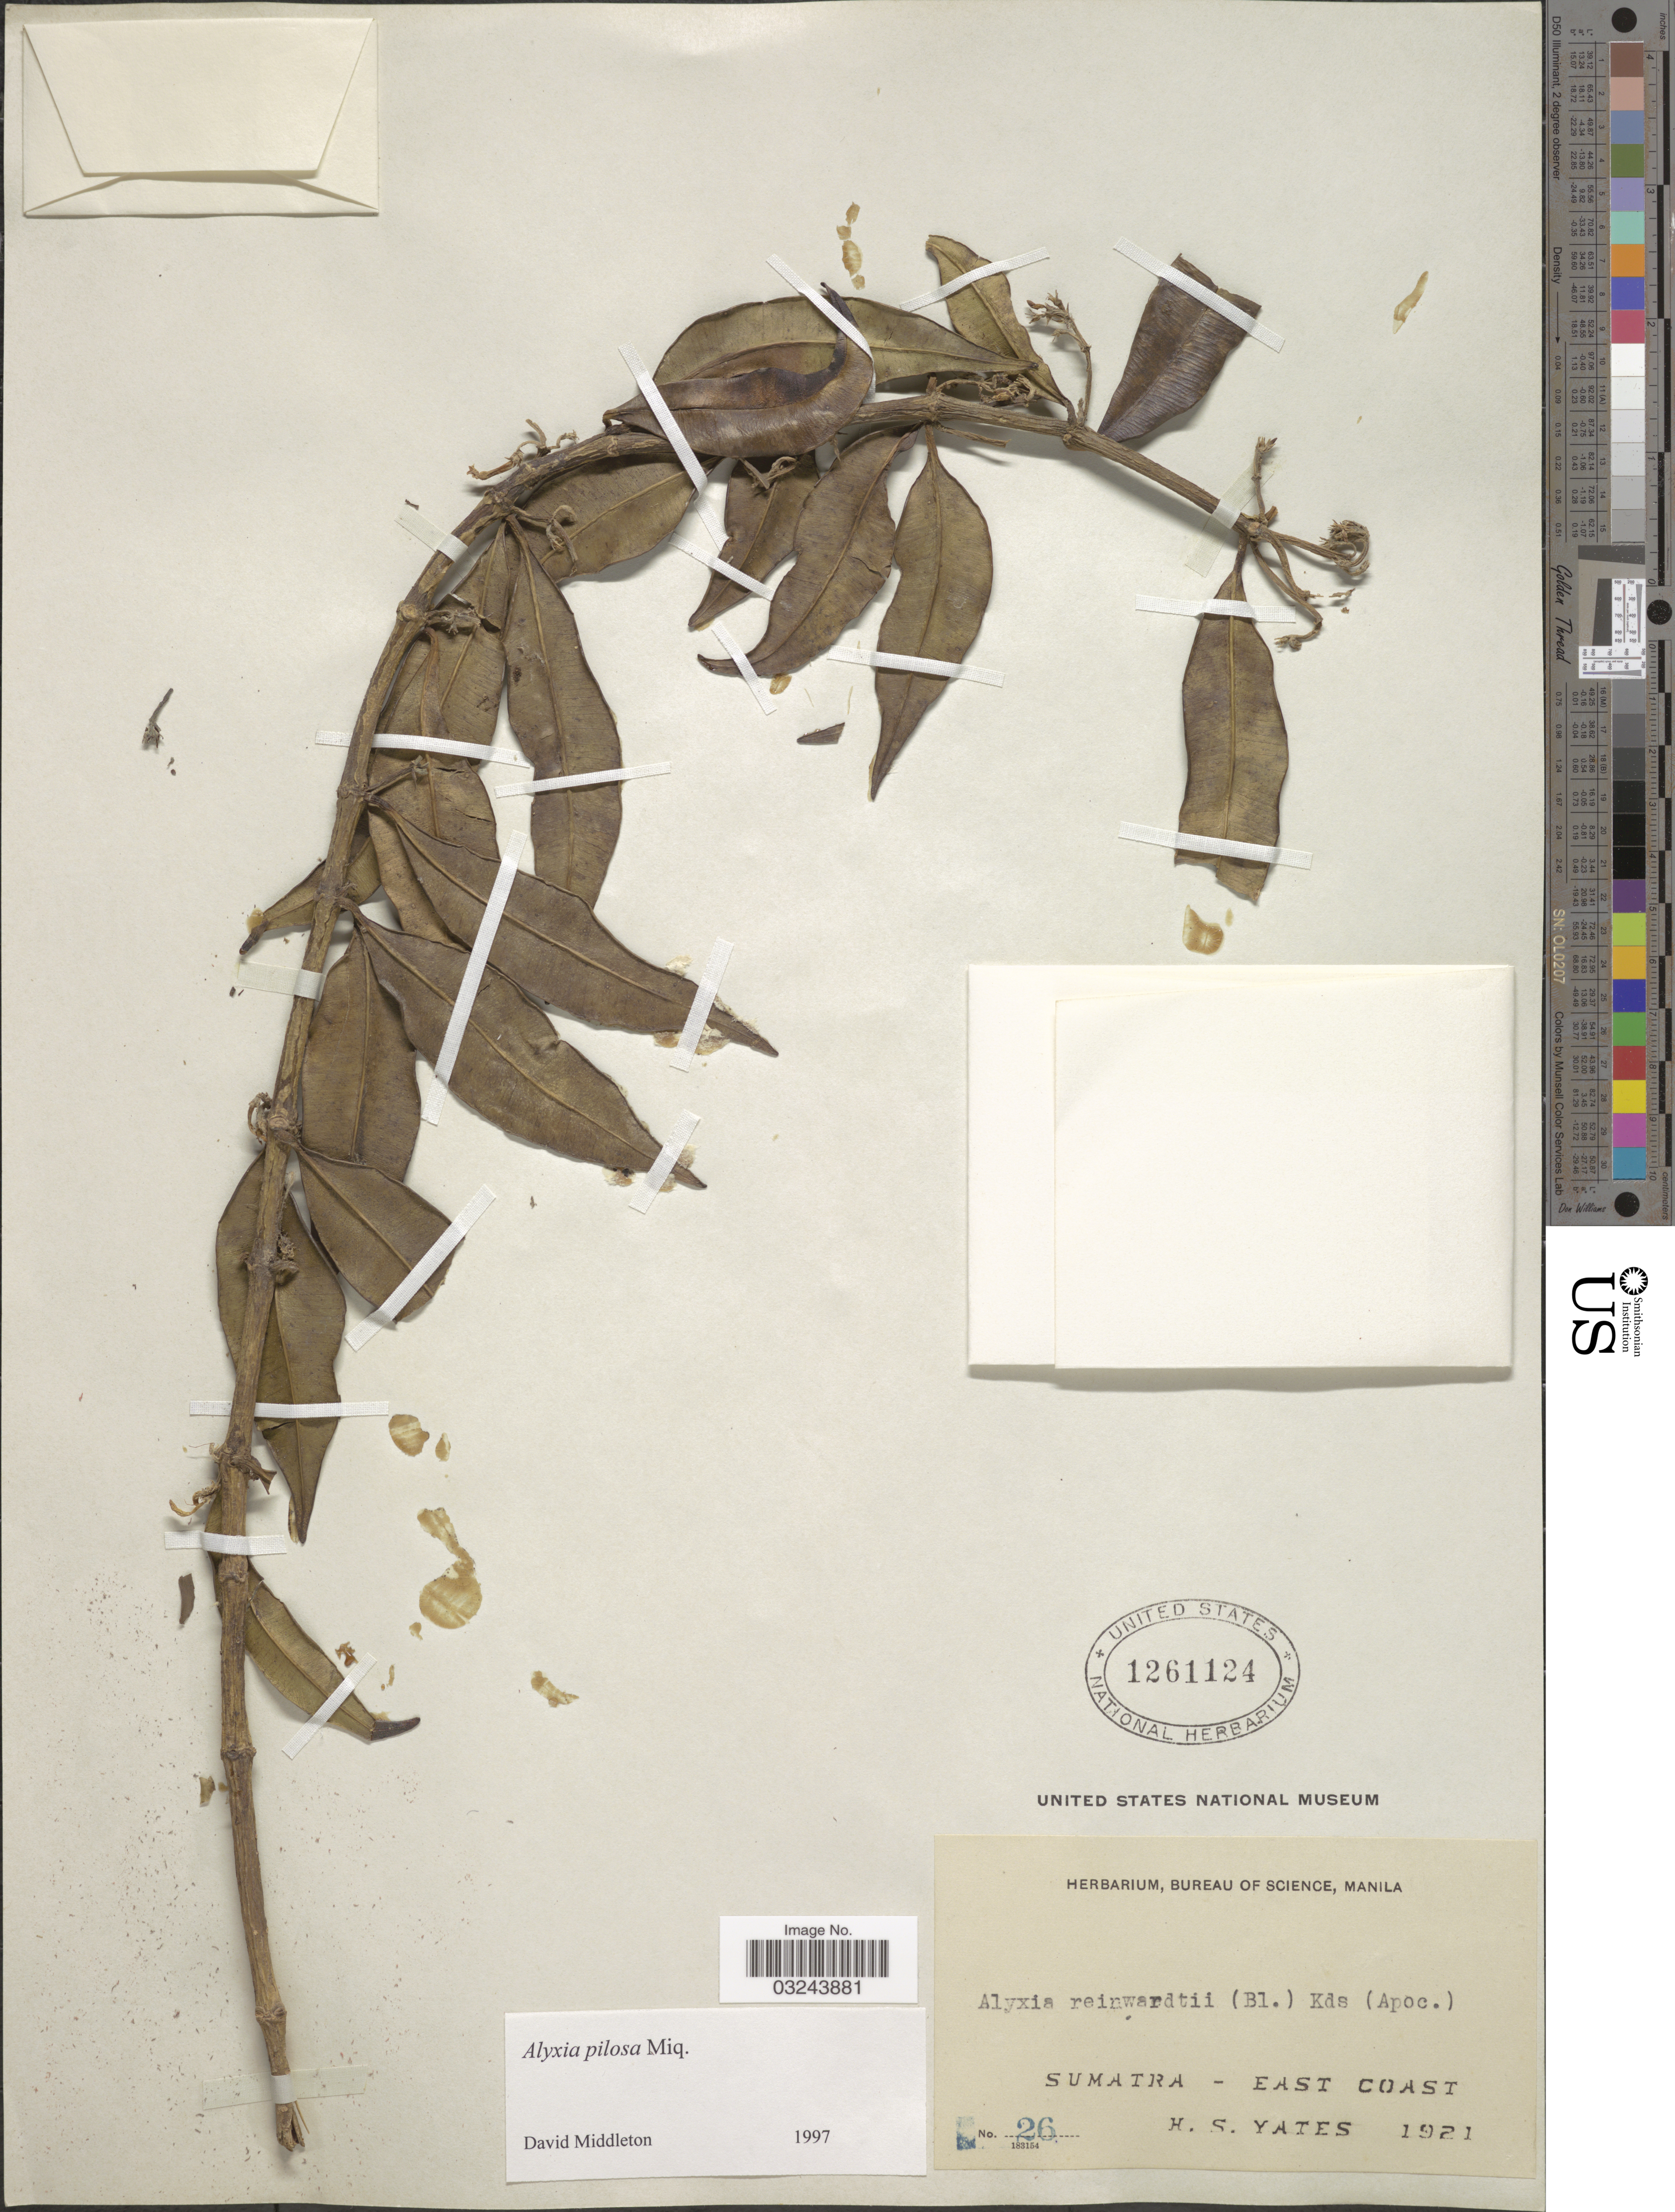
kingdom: Plantae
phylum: Tracheophyta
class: Magnoliopsida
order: Gentianales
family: Apocynaceae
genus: Alyxia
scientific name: Alyxia pilosa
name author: Miq.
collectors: H. S. Yates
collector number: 26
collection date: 1921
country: Indonesia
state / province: Sumatra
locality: East Coast.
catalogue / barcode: US 1261124